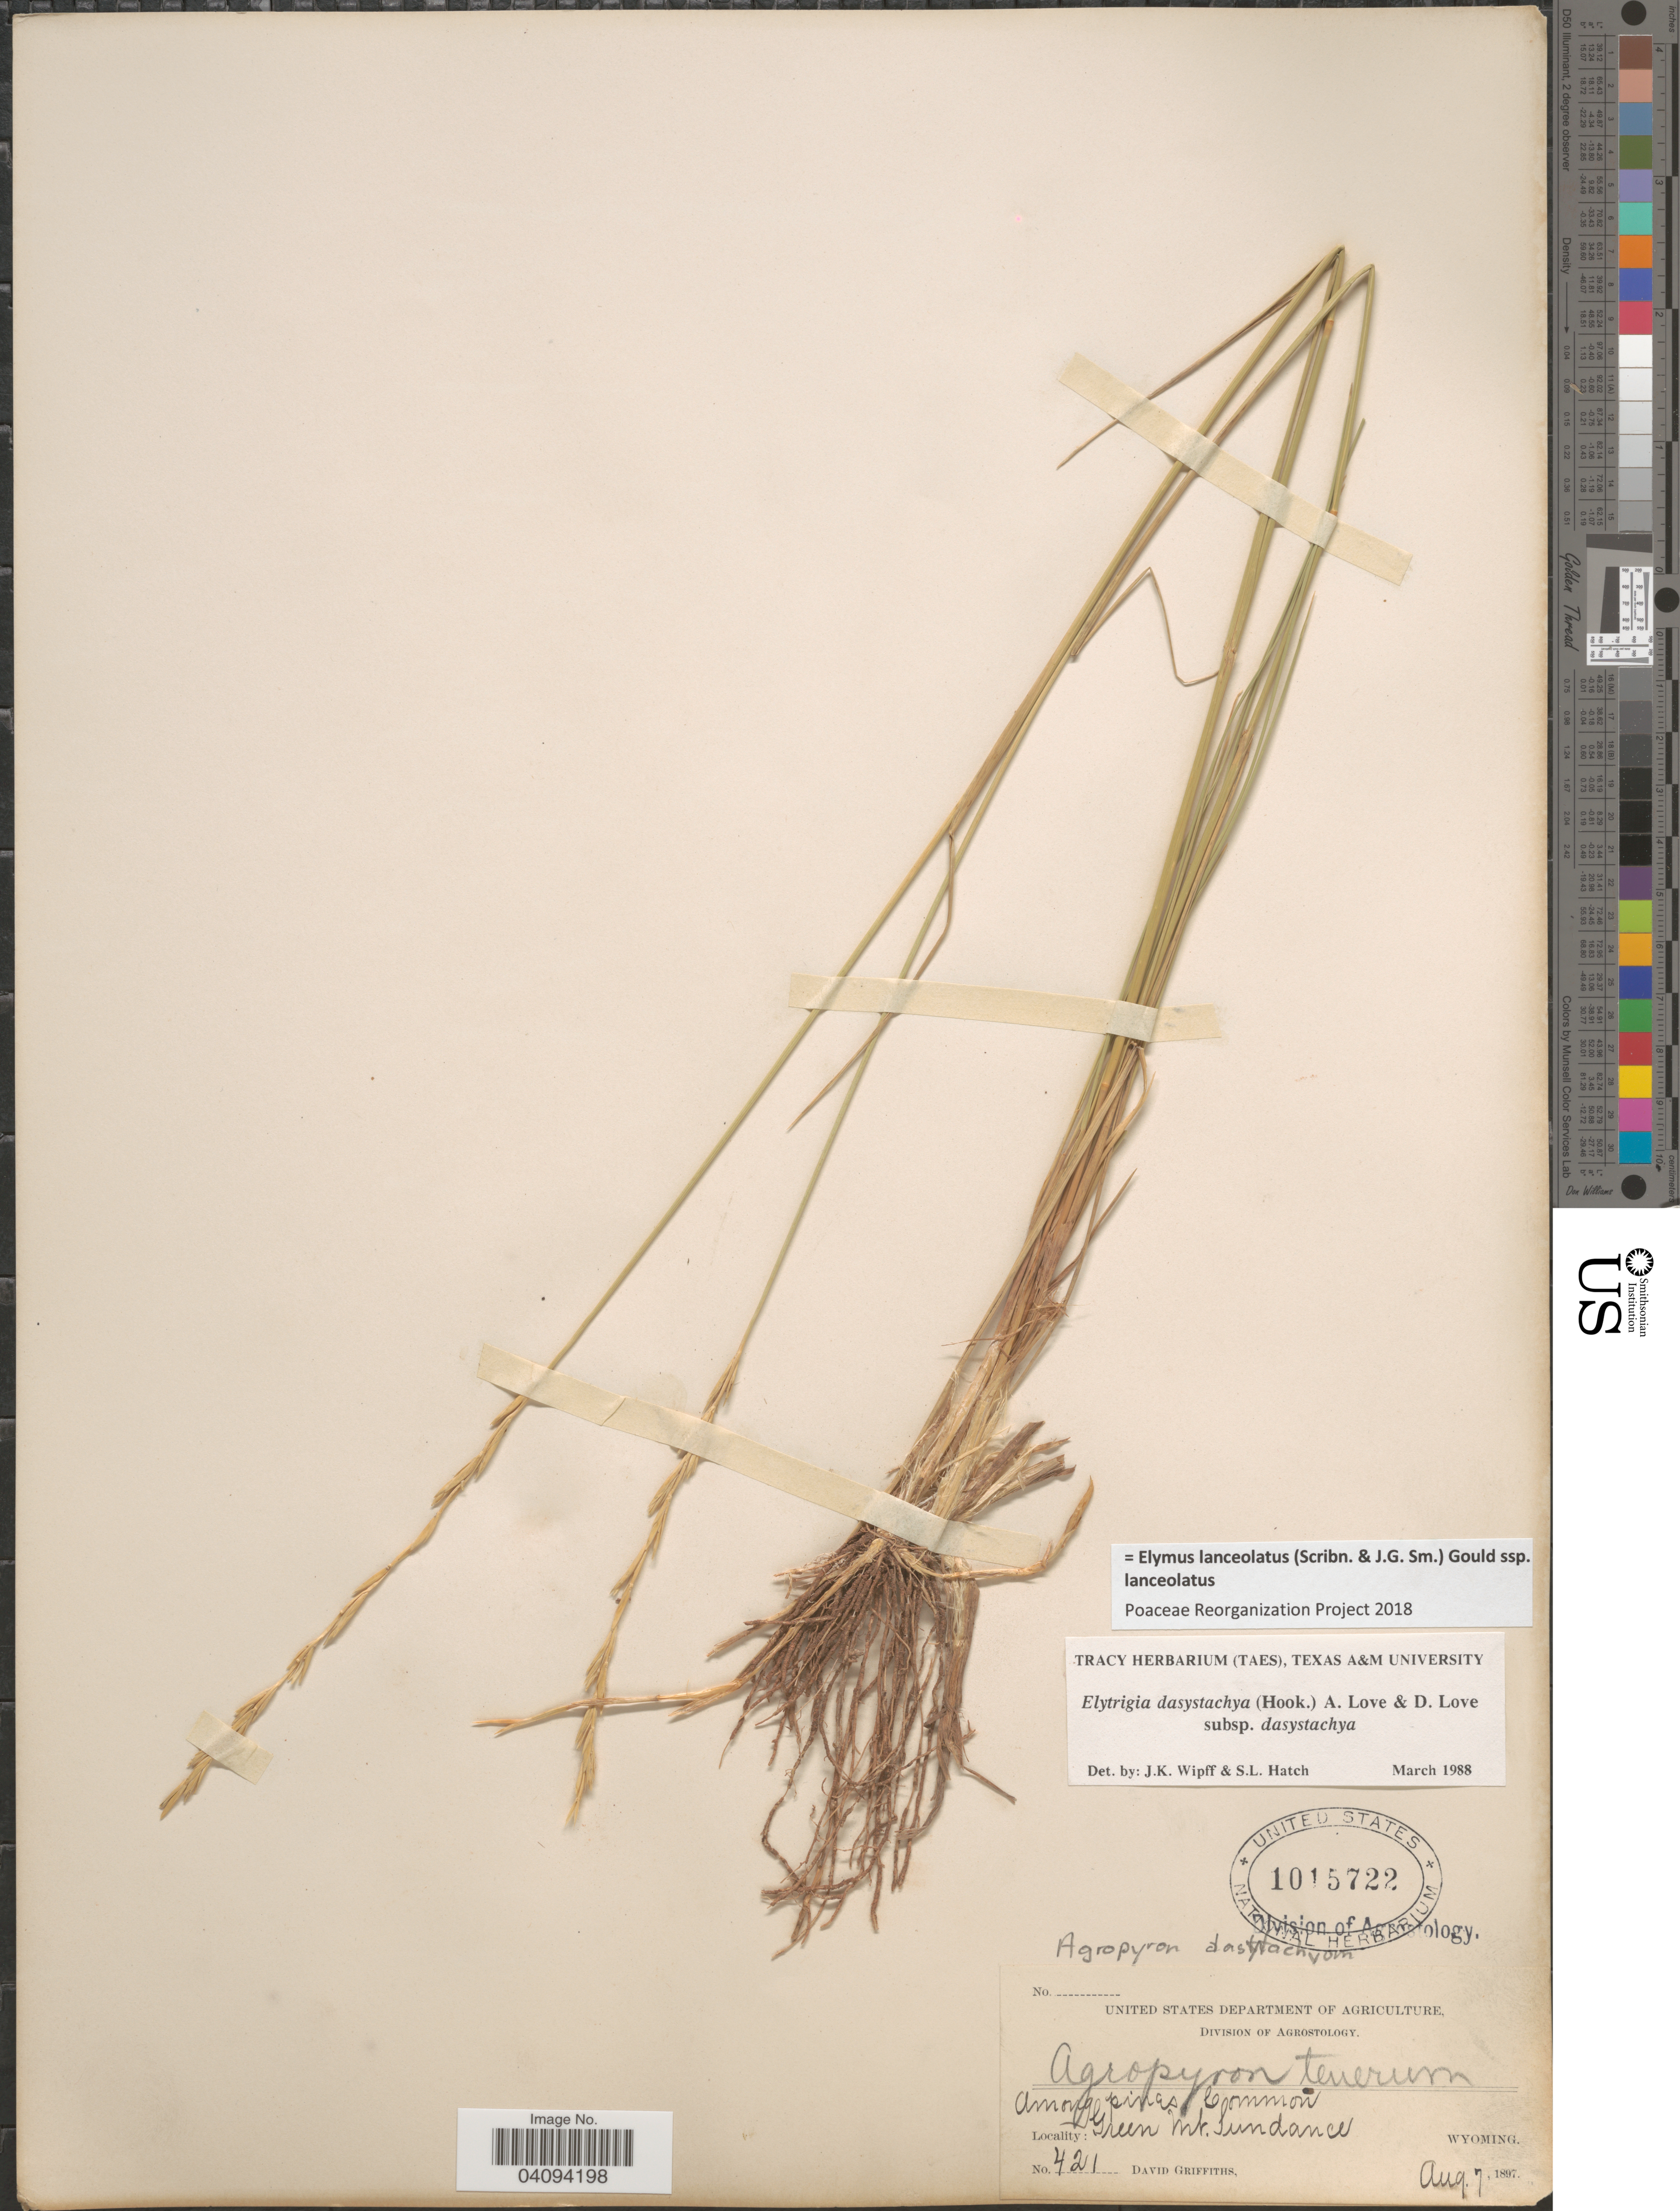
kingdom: Plantae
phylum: Tracheophyta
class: Liliopsida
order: Poales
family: Poaceae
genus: Elymus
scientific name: Elymus lanceolatus subsp. lanceolatus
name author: (Scribn. & J.G. Sm.) Gould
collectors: D. Griffiths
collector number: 421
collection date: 1897-08-07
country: United States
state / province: Wyoming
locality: Green Mt. Sundance.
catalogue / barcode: US 1015722